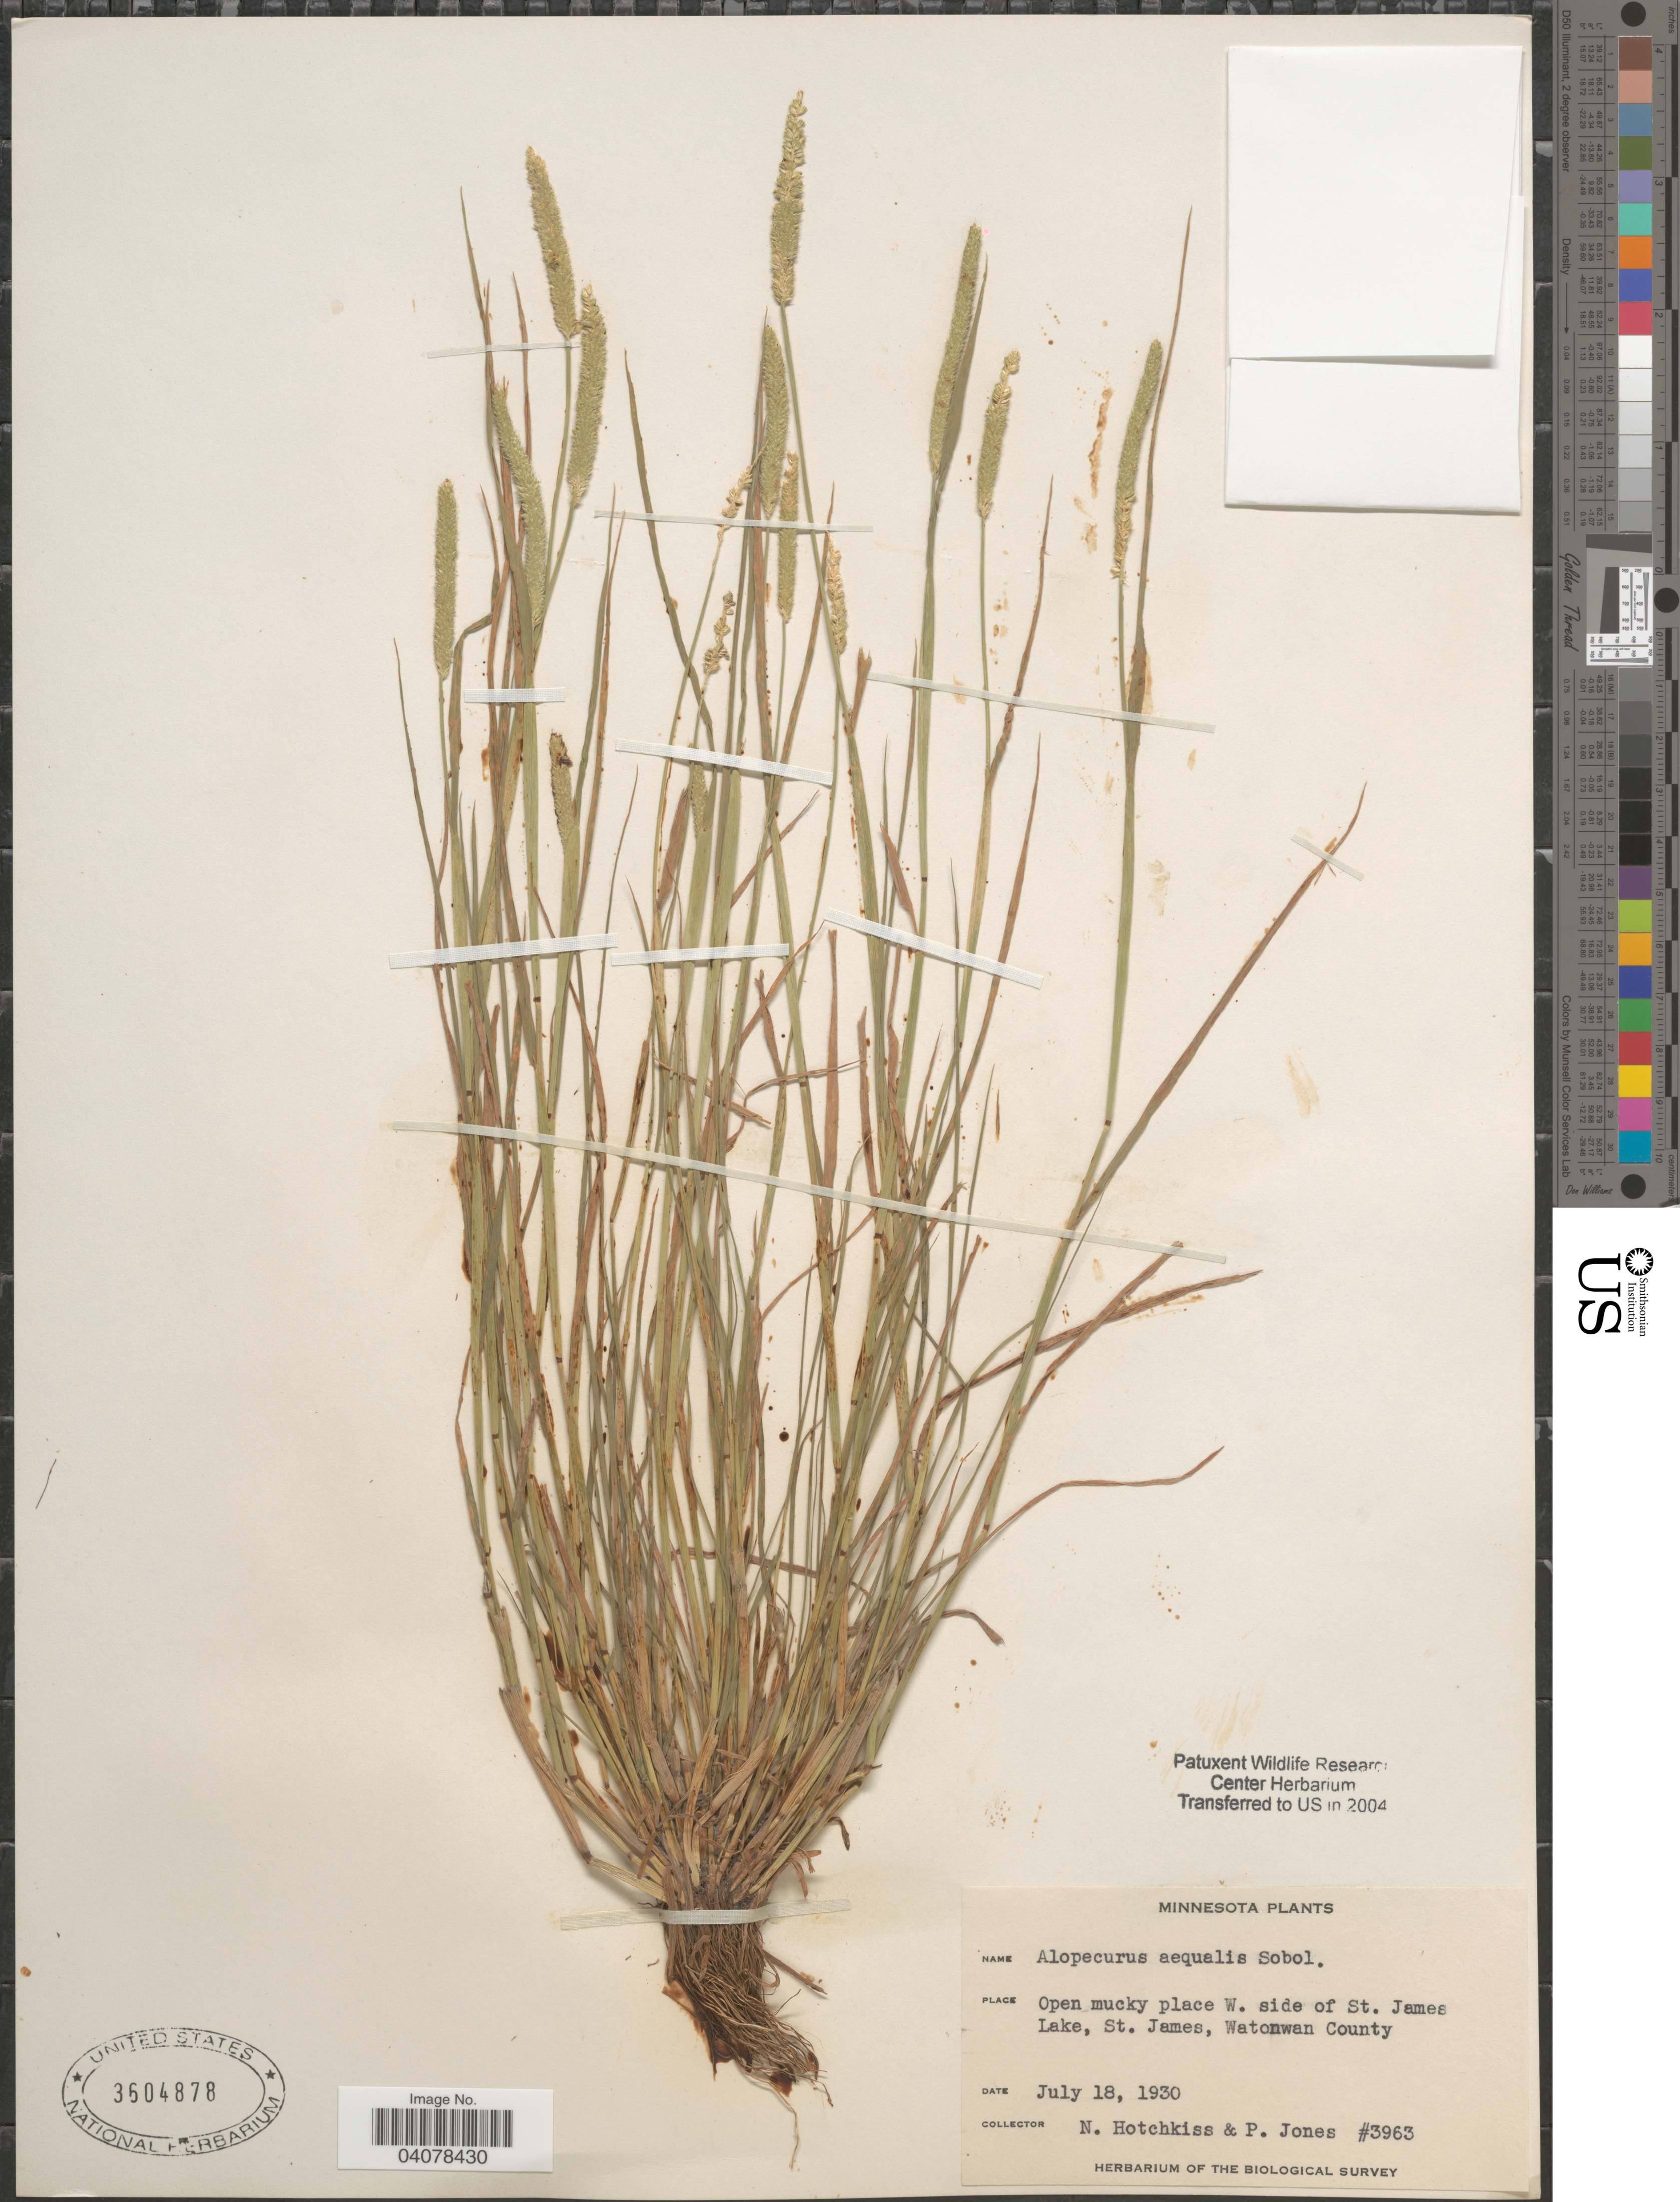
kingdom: Plantae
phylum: Tracheophyta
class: Liliopsida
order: Poales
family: Poaceae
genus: Alopecurus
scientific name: Alopecurus aequalis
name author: Sobol.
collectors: N. Hotchkiss & P. Jones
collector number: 3963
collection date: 1930-07-18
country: United States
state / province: Minnesota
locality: Open mucky place W. side of St. James Lake, St. James, Watonwan County. Herbarium of the Biological Survey.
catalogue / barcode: US 3604878